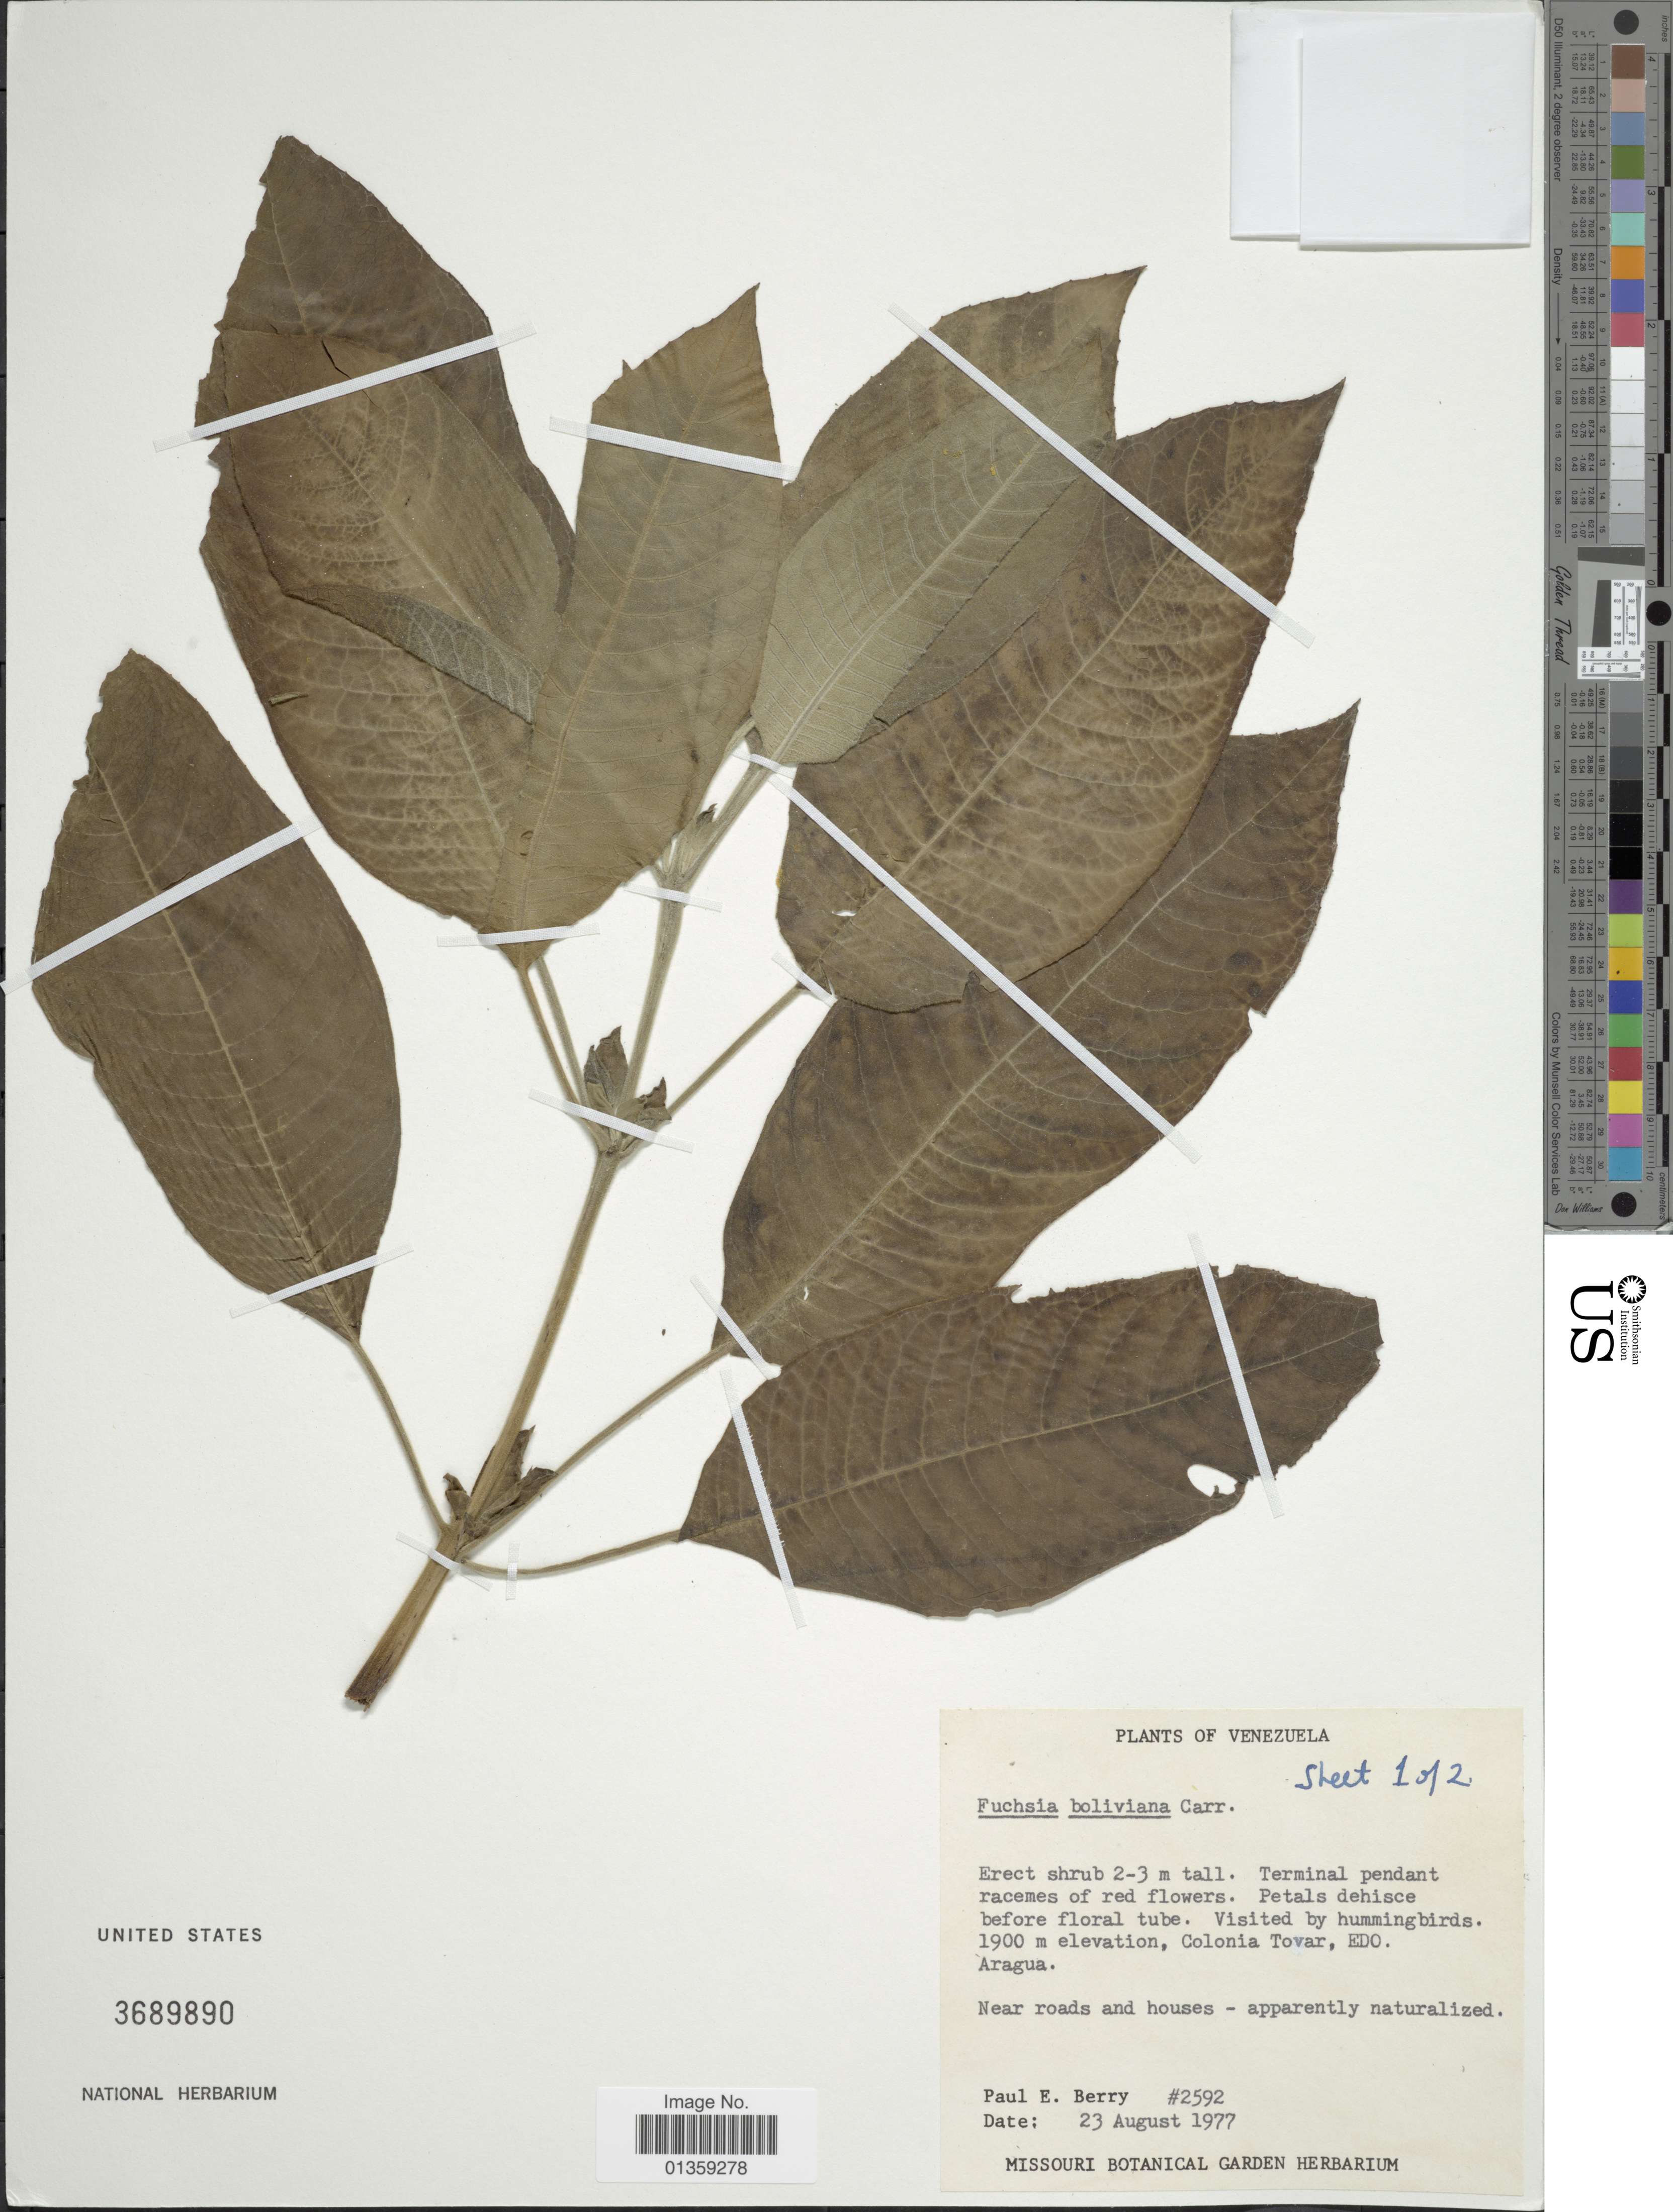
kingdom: Plantae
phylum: Tracheophyta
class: Magnoliopsida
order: Myrtales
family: Onagraceae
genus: Fuchsia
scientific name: Fuchsia boliviana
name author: Carrière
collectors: P. E. Berry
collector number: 2592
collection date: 1977-08-23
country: Venezuela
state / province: Aragua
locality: Colonia Tovar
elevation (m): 1900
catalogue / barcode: US 3689890